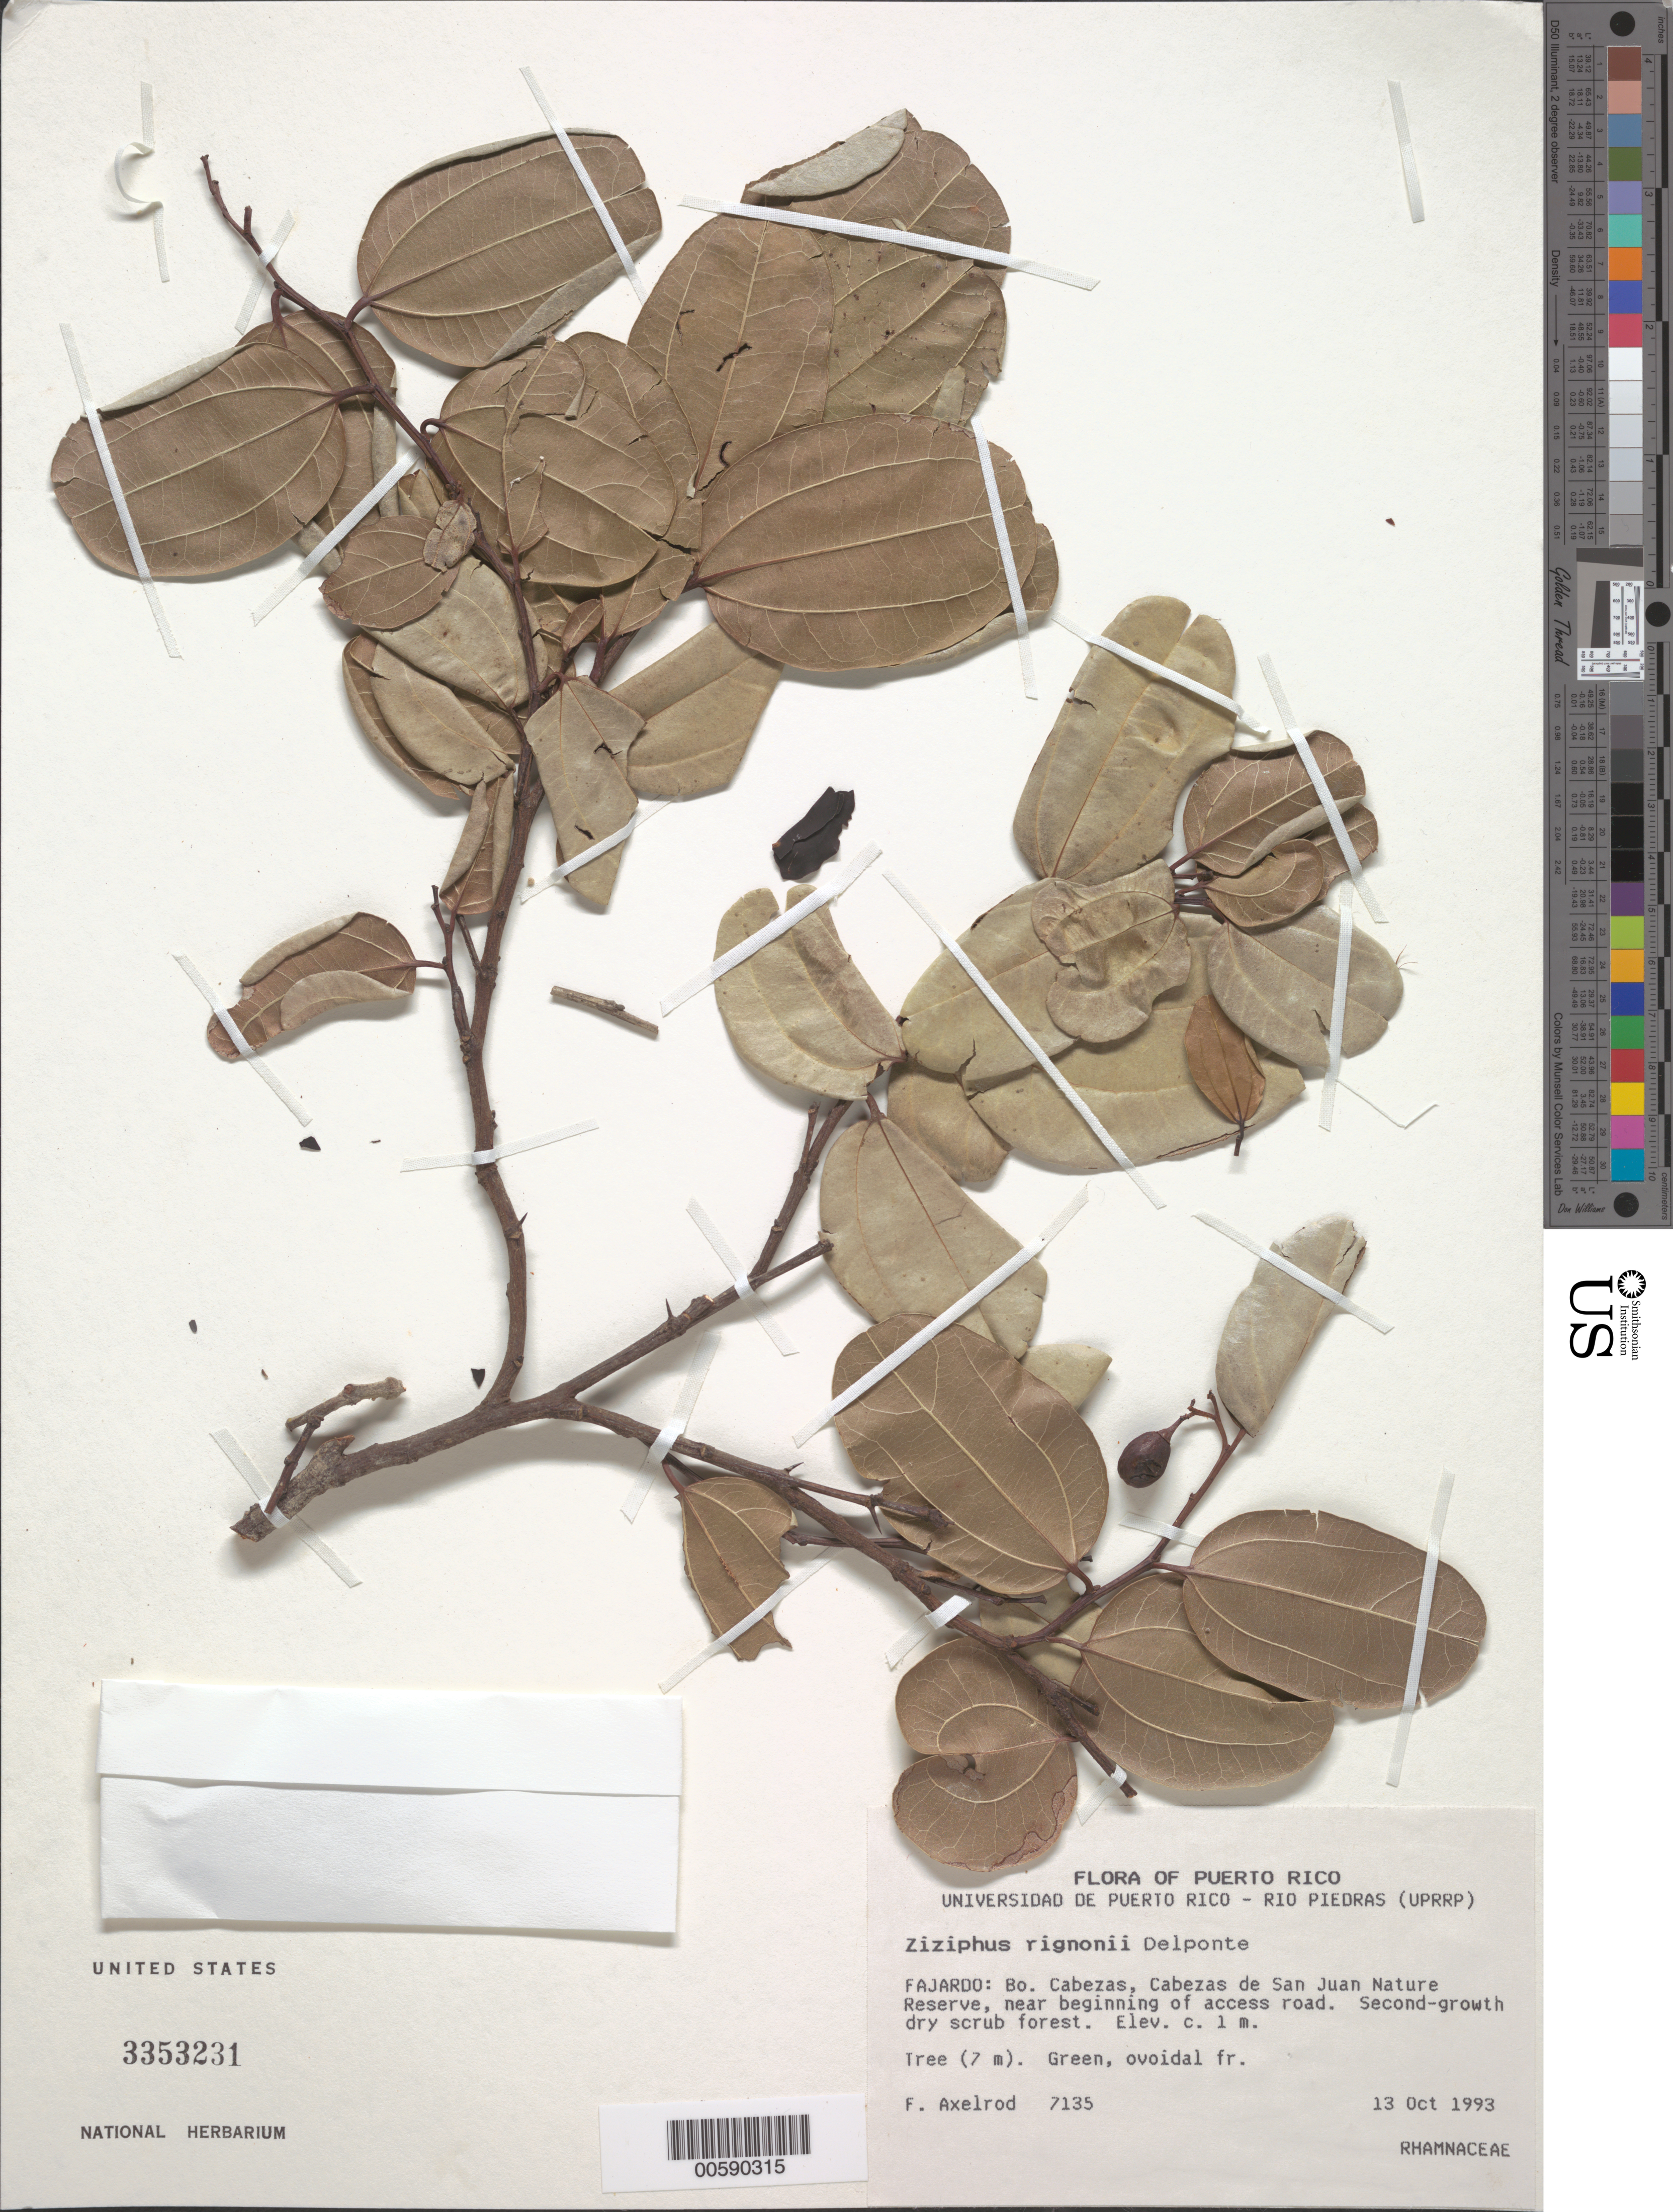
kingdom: Plantae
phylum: Tracheophyta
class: Magnoliopsida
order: Rosales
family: Rhamnaceae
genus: Sarcomphalus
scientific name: Sarcomphalus domingensis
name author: (Spreng.) Krug & Urb.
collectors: F. Axelrod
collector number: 7135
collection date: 1993-10-13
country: Puerto Rico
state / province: Fajardo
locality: Bo. Cabezas, Cabezas de San Juan Nature Reserve, near beginning of access road.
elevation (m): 1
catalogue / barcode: US 3353231